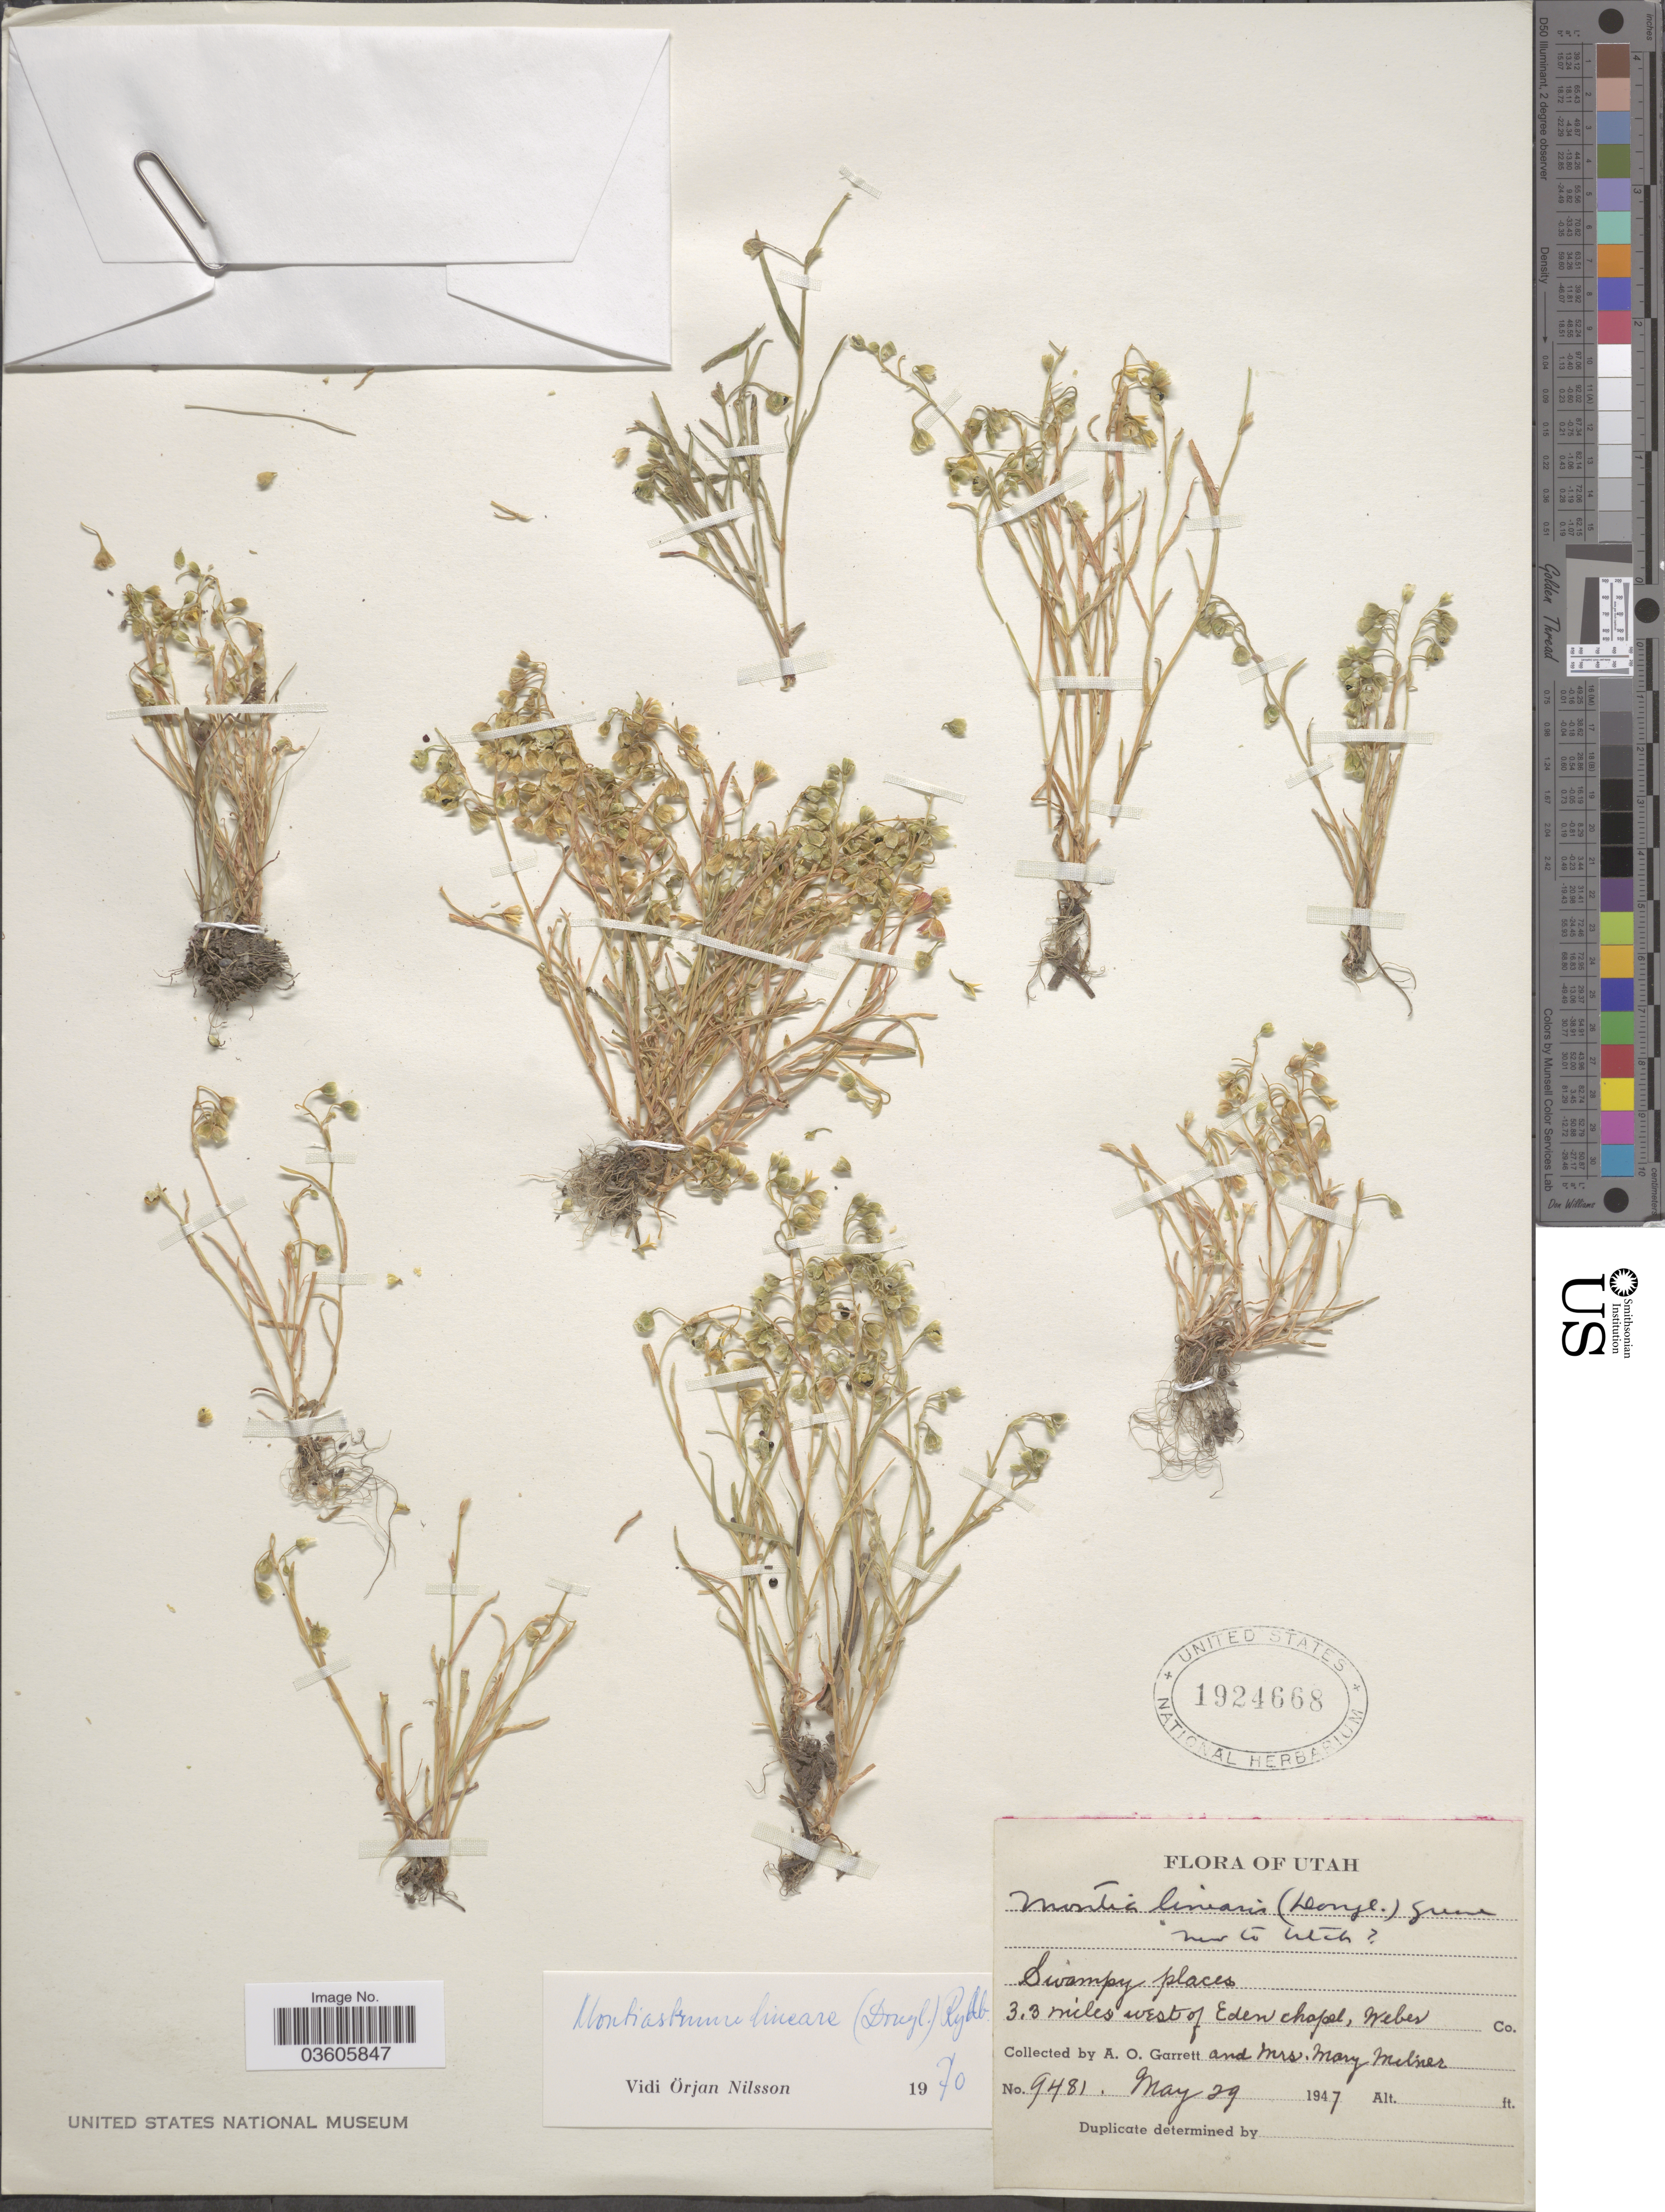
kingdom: Plantae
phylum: Tracheophyta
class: Magnoliopsida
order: Caryophyllales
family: Montiaceae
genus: Montia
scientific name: Montia linearis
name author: (Douglas) Greene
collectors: A. O. Garrett & M. Milner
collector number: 9481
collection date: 1947-05-29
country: United States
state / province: Utah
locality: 3.3 miles west of Eden Chapel, Weber Co.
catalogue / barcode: US 1924668